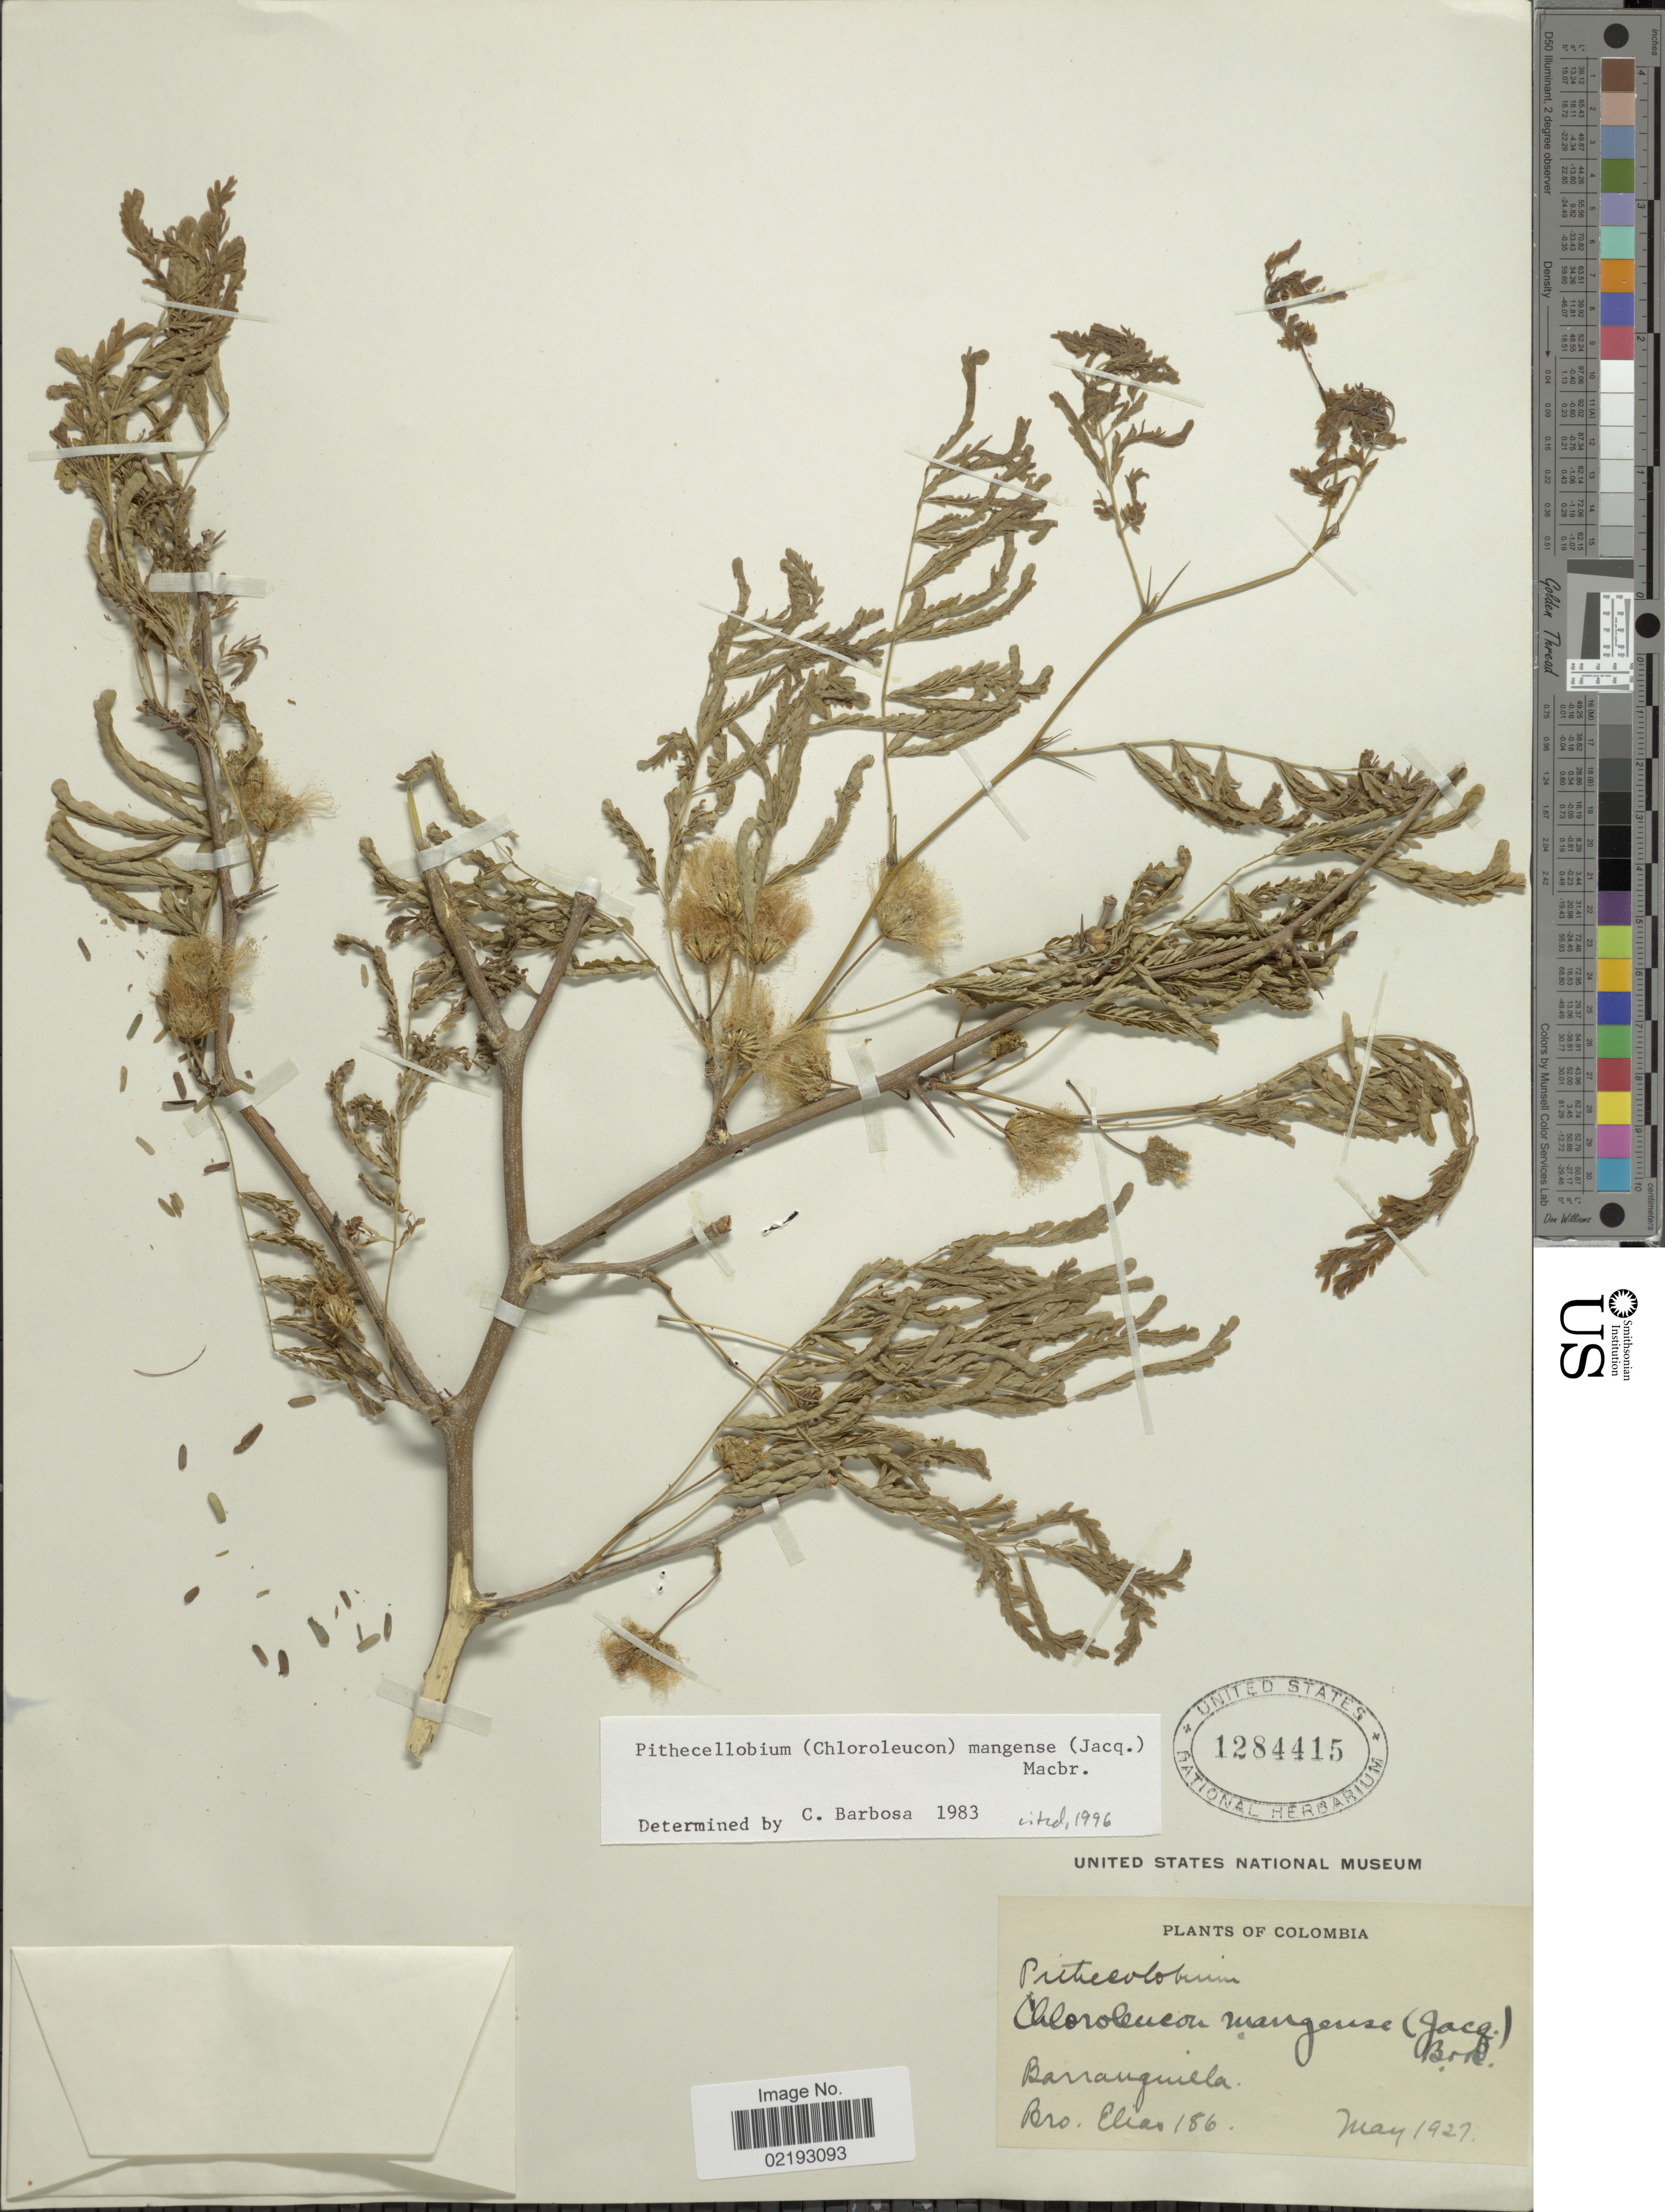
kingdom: Plantae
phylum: Tracheophyta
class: Magnoliopsida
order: Fabales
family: Fabaceae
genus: Chloroleucon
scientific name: Chloroleucon mangense var. mangense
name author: (Jacq.) Britton & Rose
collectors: Bro. Elias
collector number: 186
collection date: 1927-05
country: Colombia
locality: Barranquilla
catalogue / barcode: US 1284415